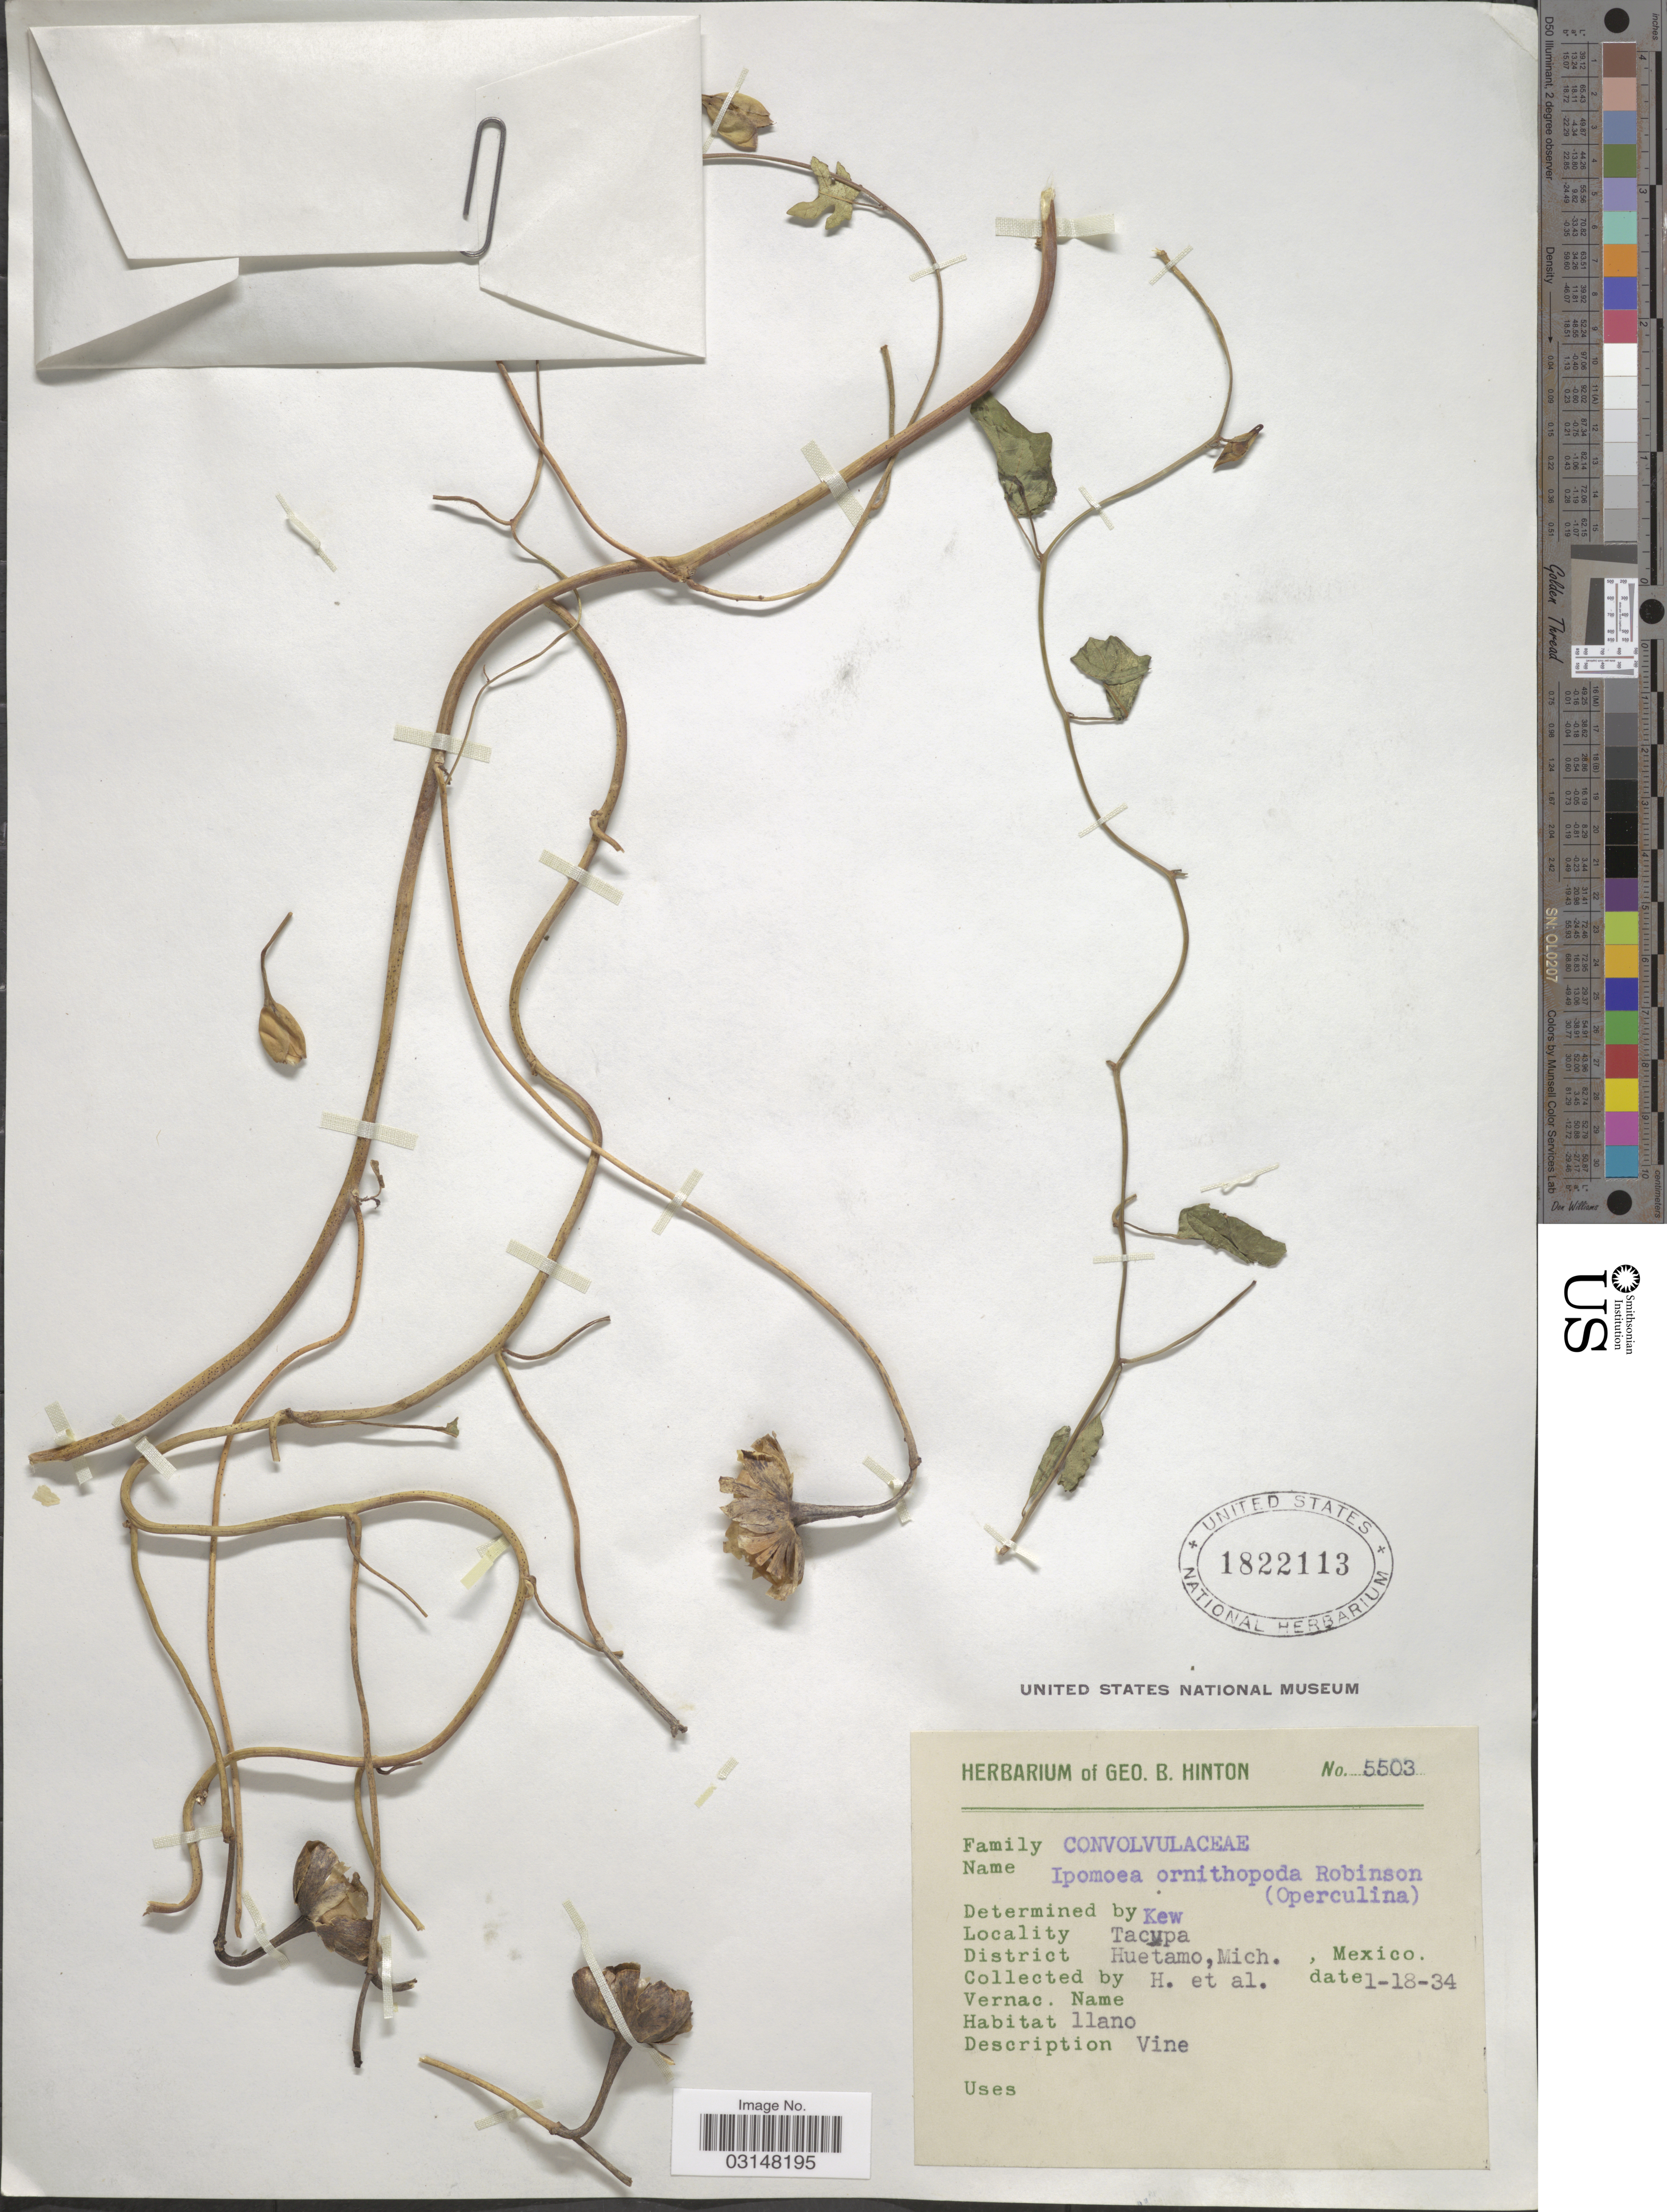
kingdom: Plantae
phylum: Tracheophyta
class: Magnoliopsida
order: Solanales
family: Convolvulaceae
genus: Operculina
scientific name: Operculina ornithopoda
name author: (B.L. Rob.) House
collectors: G. B. Hinton & et al.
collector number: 5503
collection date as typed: Transcribed d/m/y: 18/1/34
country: Mexico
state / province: Michoacán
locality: Tacupa, District Huetamo.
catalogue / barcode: US 1822113